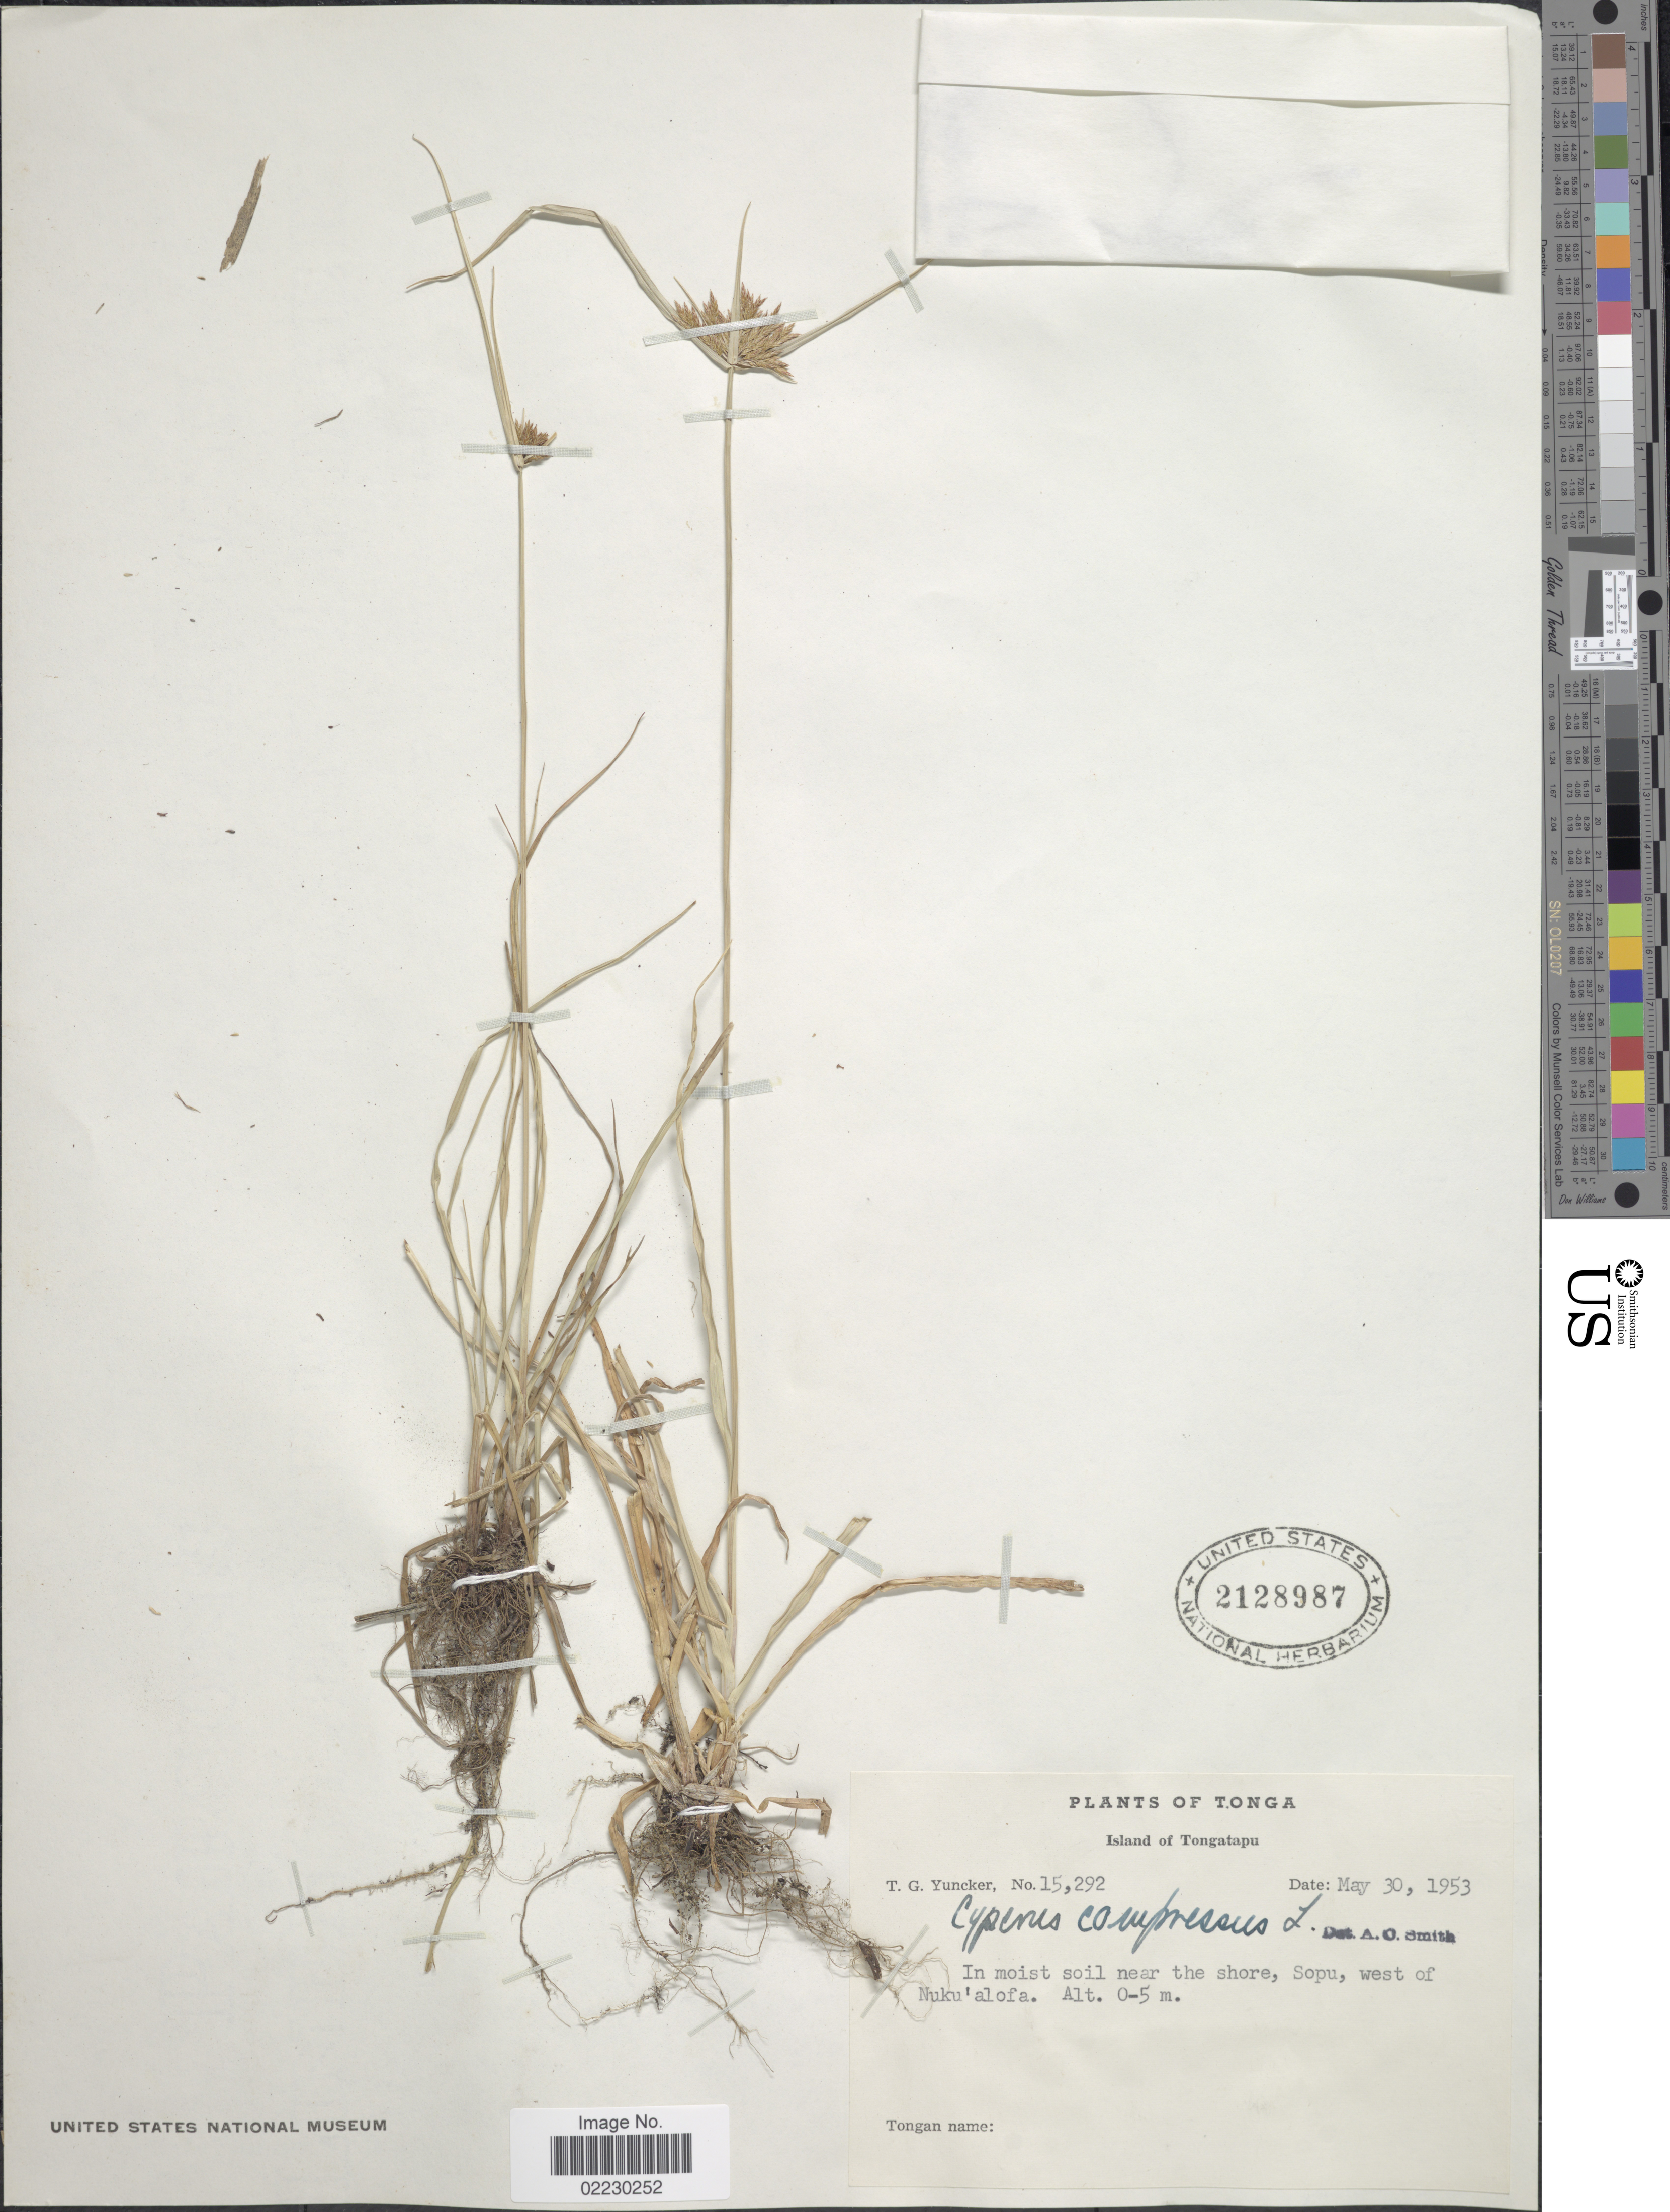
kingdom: Plantae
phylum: Tracheophyta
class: Liliopsida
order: Poales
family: Cyperaceae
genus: Cyperus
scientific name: Cyperus polystachyos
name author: Rottb.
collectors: T. G. Yuncker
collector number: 15292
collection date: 1953-05-30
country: Tonga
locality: Island of Tongatapu, in moist soil near the shore, Sopu, west of Nuku'alofa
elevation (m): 0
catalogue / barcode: US 2128987